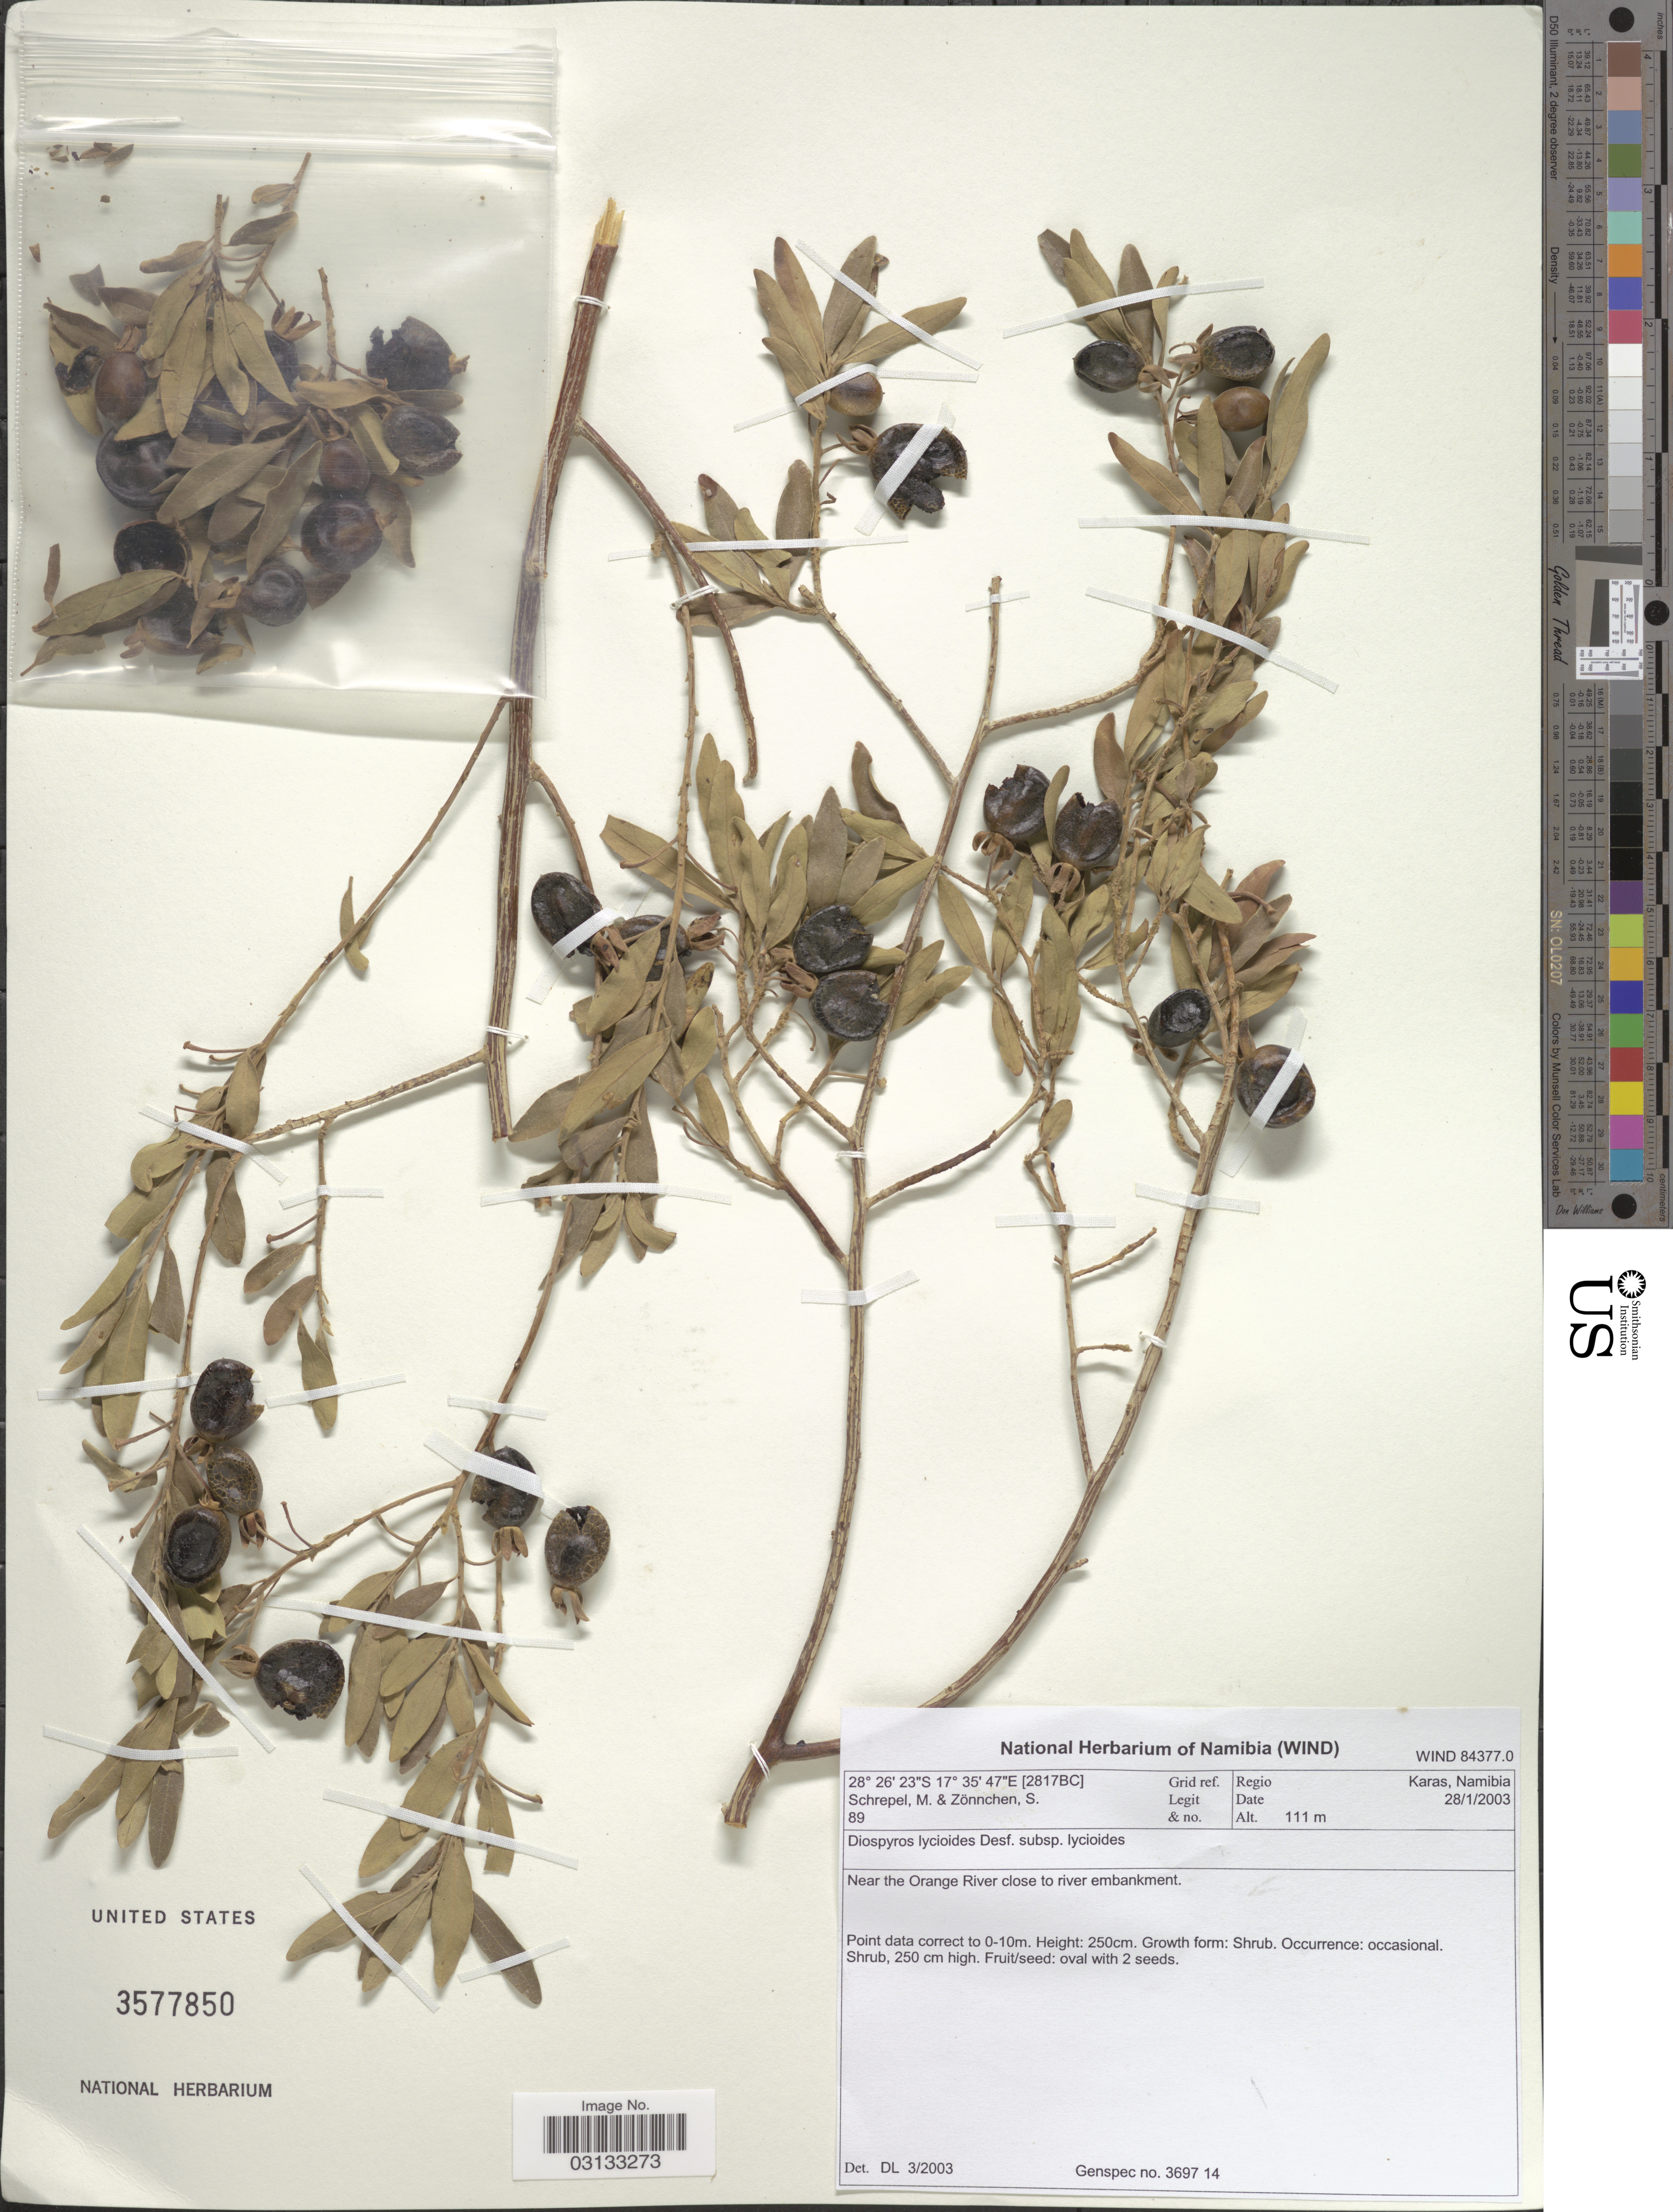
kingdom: Plantae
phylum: Tracheophyta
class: Magnoliopsida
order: Ericales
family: Ebenaceae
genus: Diospyros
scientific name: Diospyros lycioides subsp. lycioides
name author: Desf.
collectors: M. Schrepel & S. Zonnchen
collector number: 89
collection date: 2003-01-28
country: Namibia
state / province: Karas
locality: Grid ref. [2817BC], Regio Karas, Namibia, Near the Orange River close to river embankment.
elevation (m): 111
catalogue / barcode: US 3577850